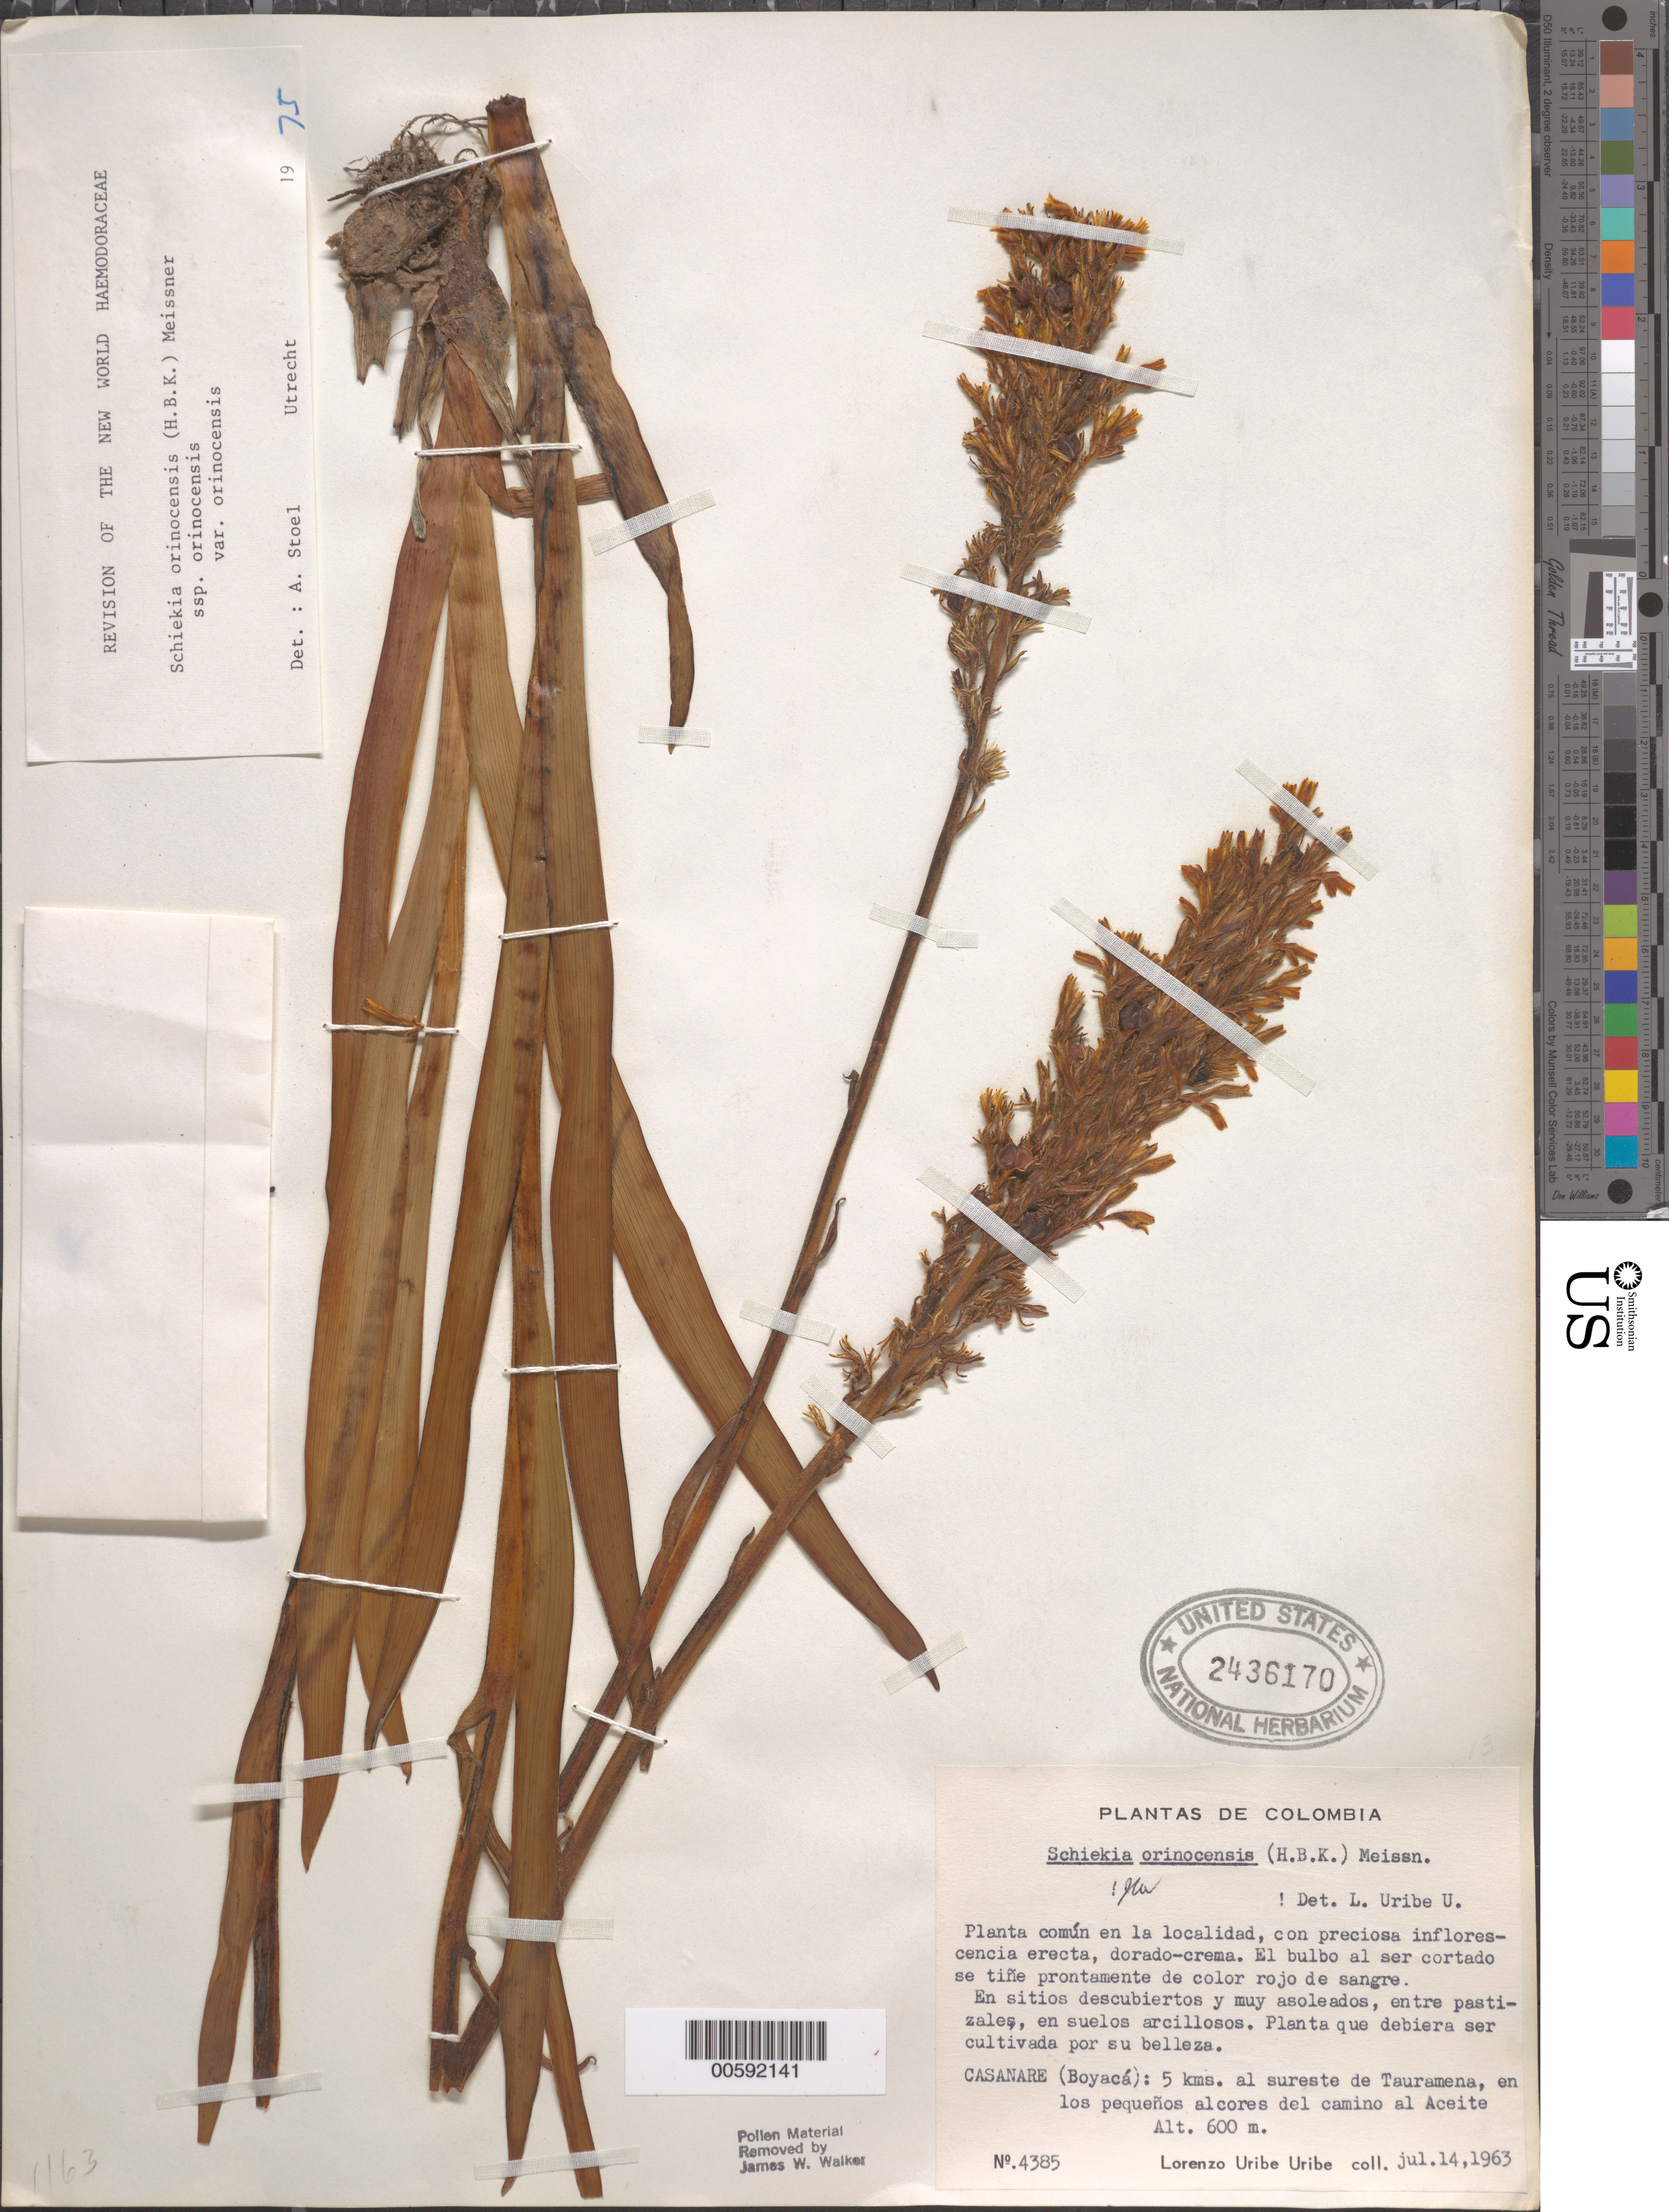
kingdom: Plantae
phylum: Tracheophyta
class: Liliopsida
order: Commelinales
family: Haemodoraceae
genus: Schiekia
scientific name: Schiekia orinocensis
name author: (Kunth) Meisn.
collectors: L. Uribe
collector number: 4385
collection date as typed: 14 Jul 1963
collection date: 1963-07-14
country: Colombia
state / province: Boyacá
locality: Casanare, Tauramena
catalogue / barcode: US 2436170